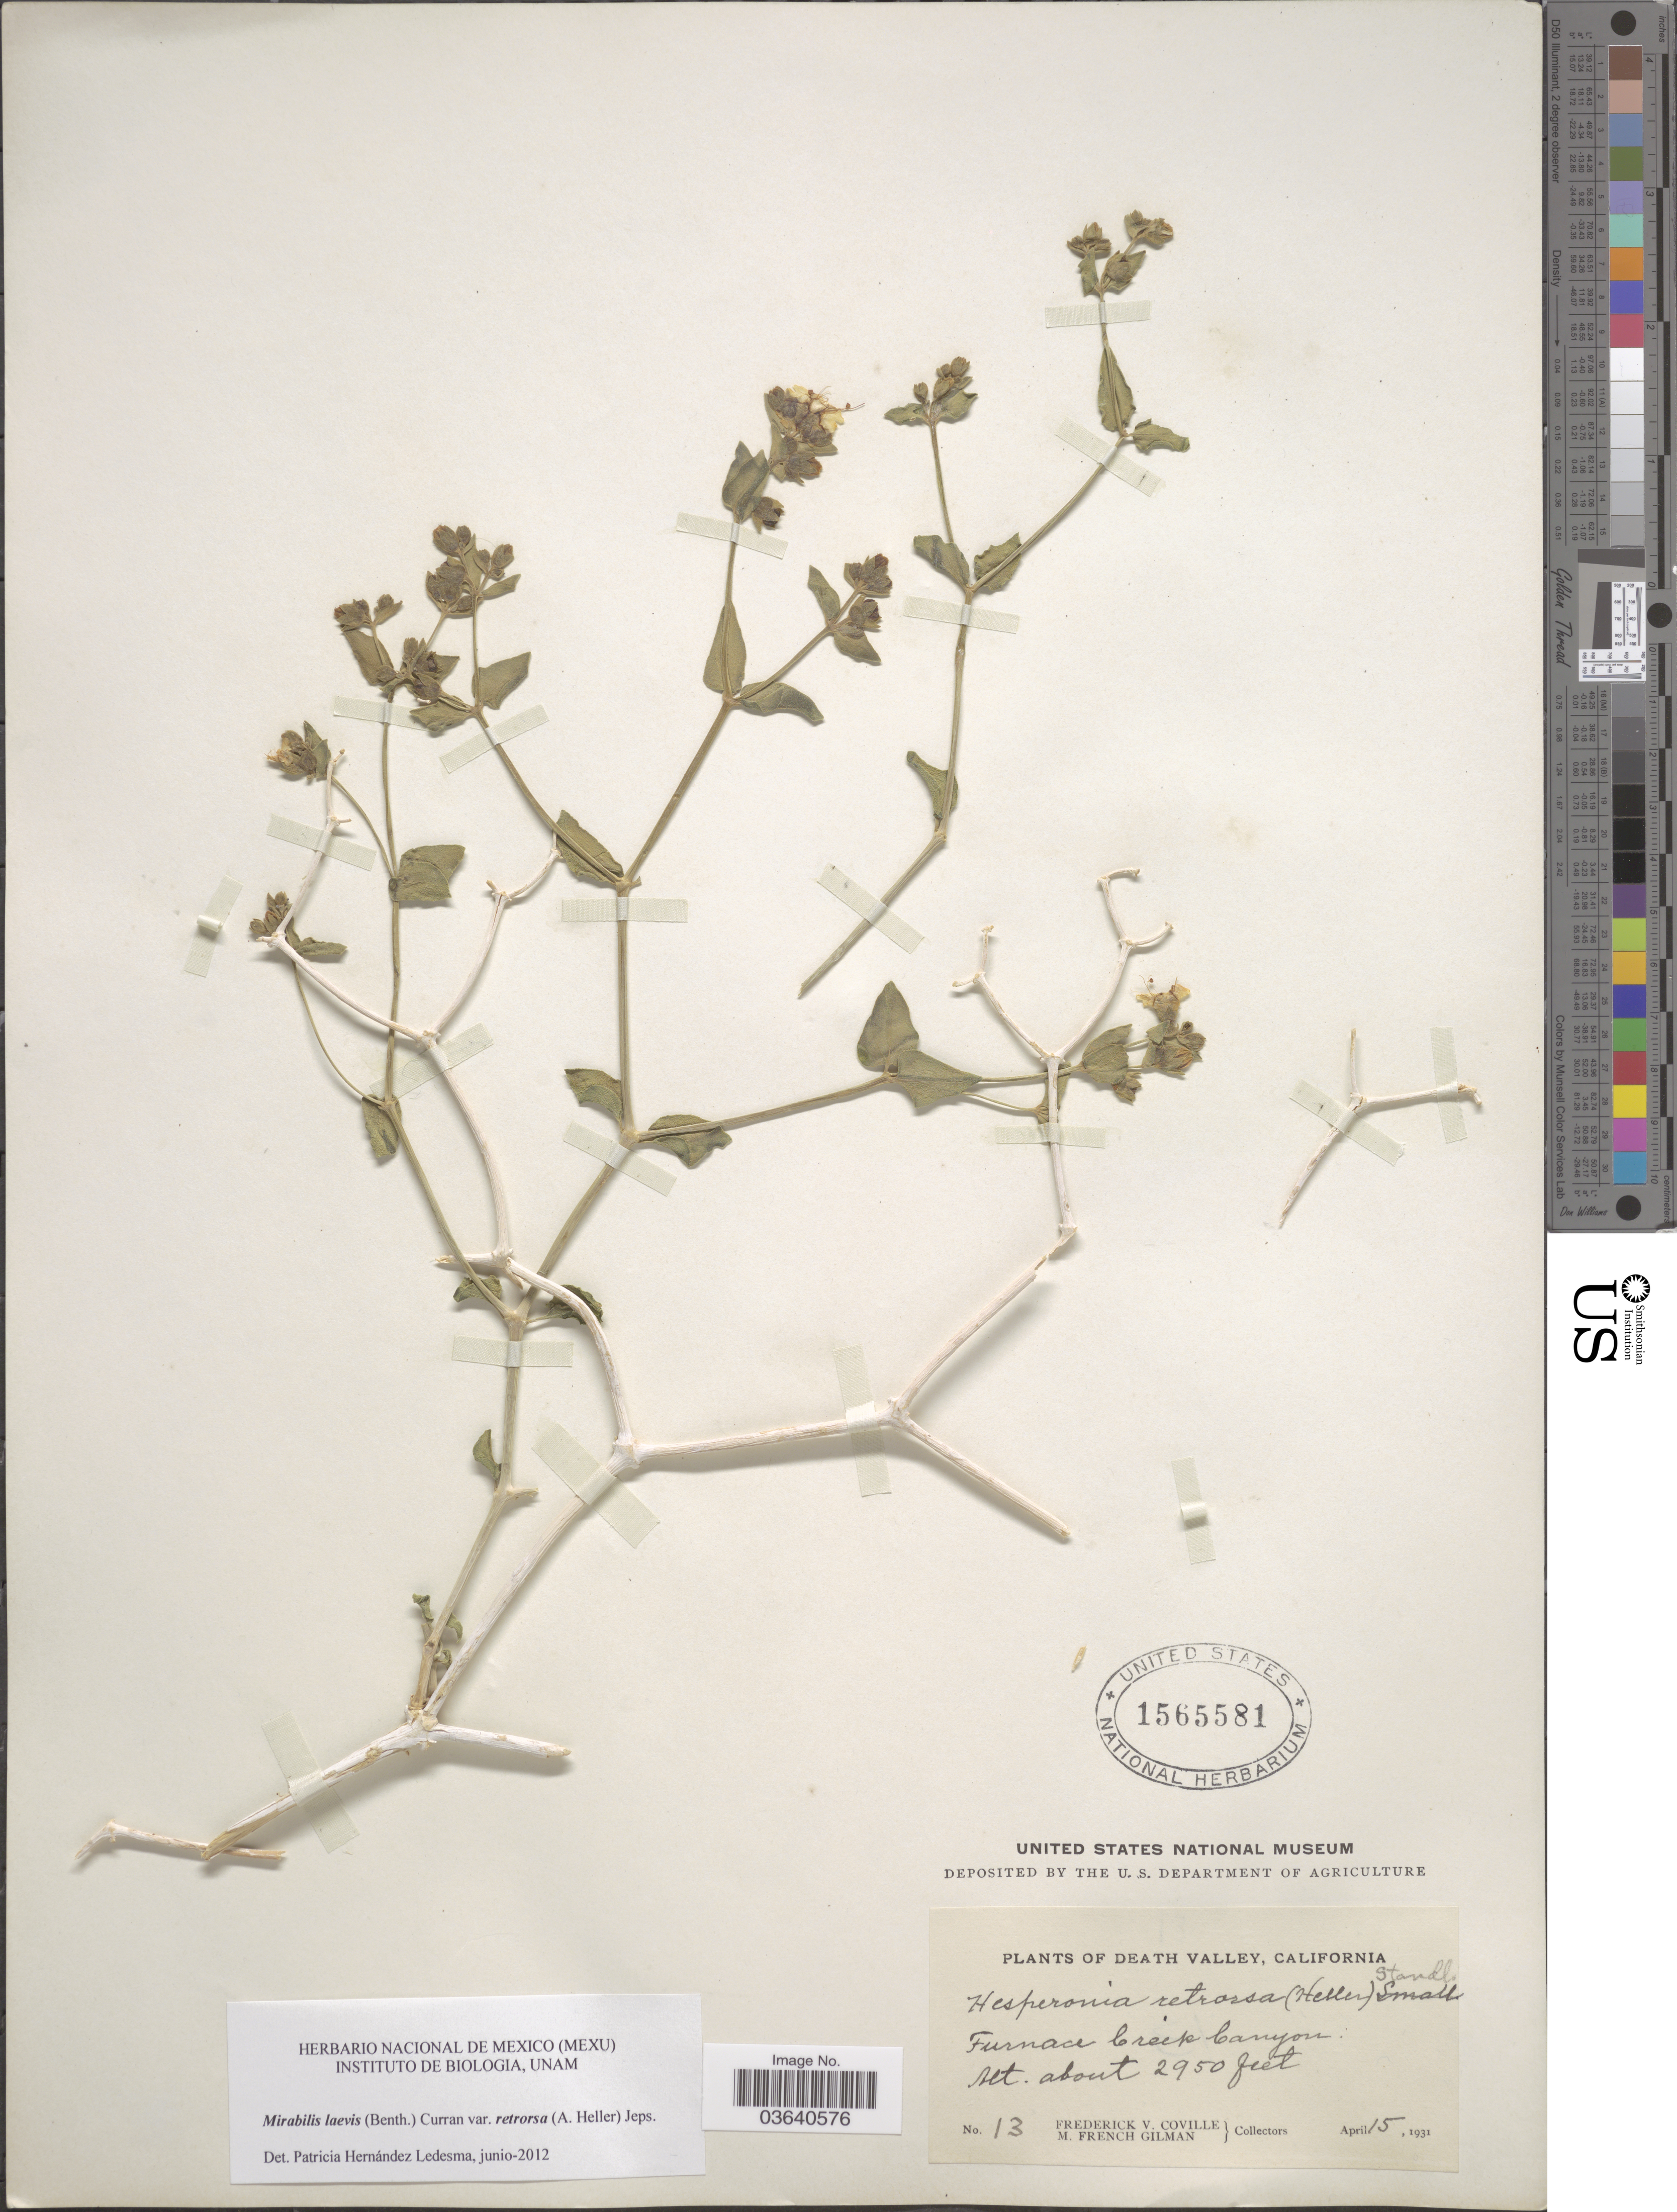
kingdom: Plantae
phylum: Tracheophyta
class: Magnoliopsida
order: Caryophyllales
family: Nyctaginaceae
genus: Mirabilis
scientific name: Mirabilis laevis var. retrorsa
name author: (A. Heller) Jeps.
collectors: F. V. Coville & M. F. Gilman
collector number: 13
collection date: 1931-04-15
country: United States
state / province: California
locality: Death Valley. Furnace Creek Canyon.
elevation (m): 899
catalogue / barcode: US 1565581